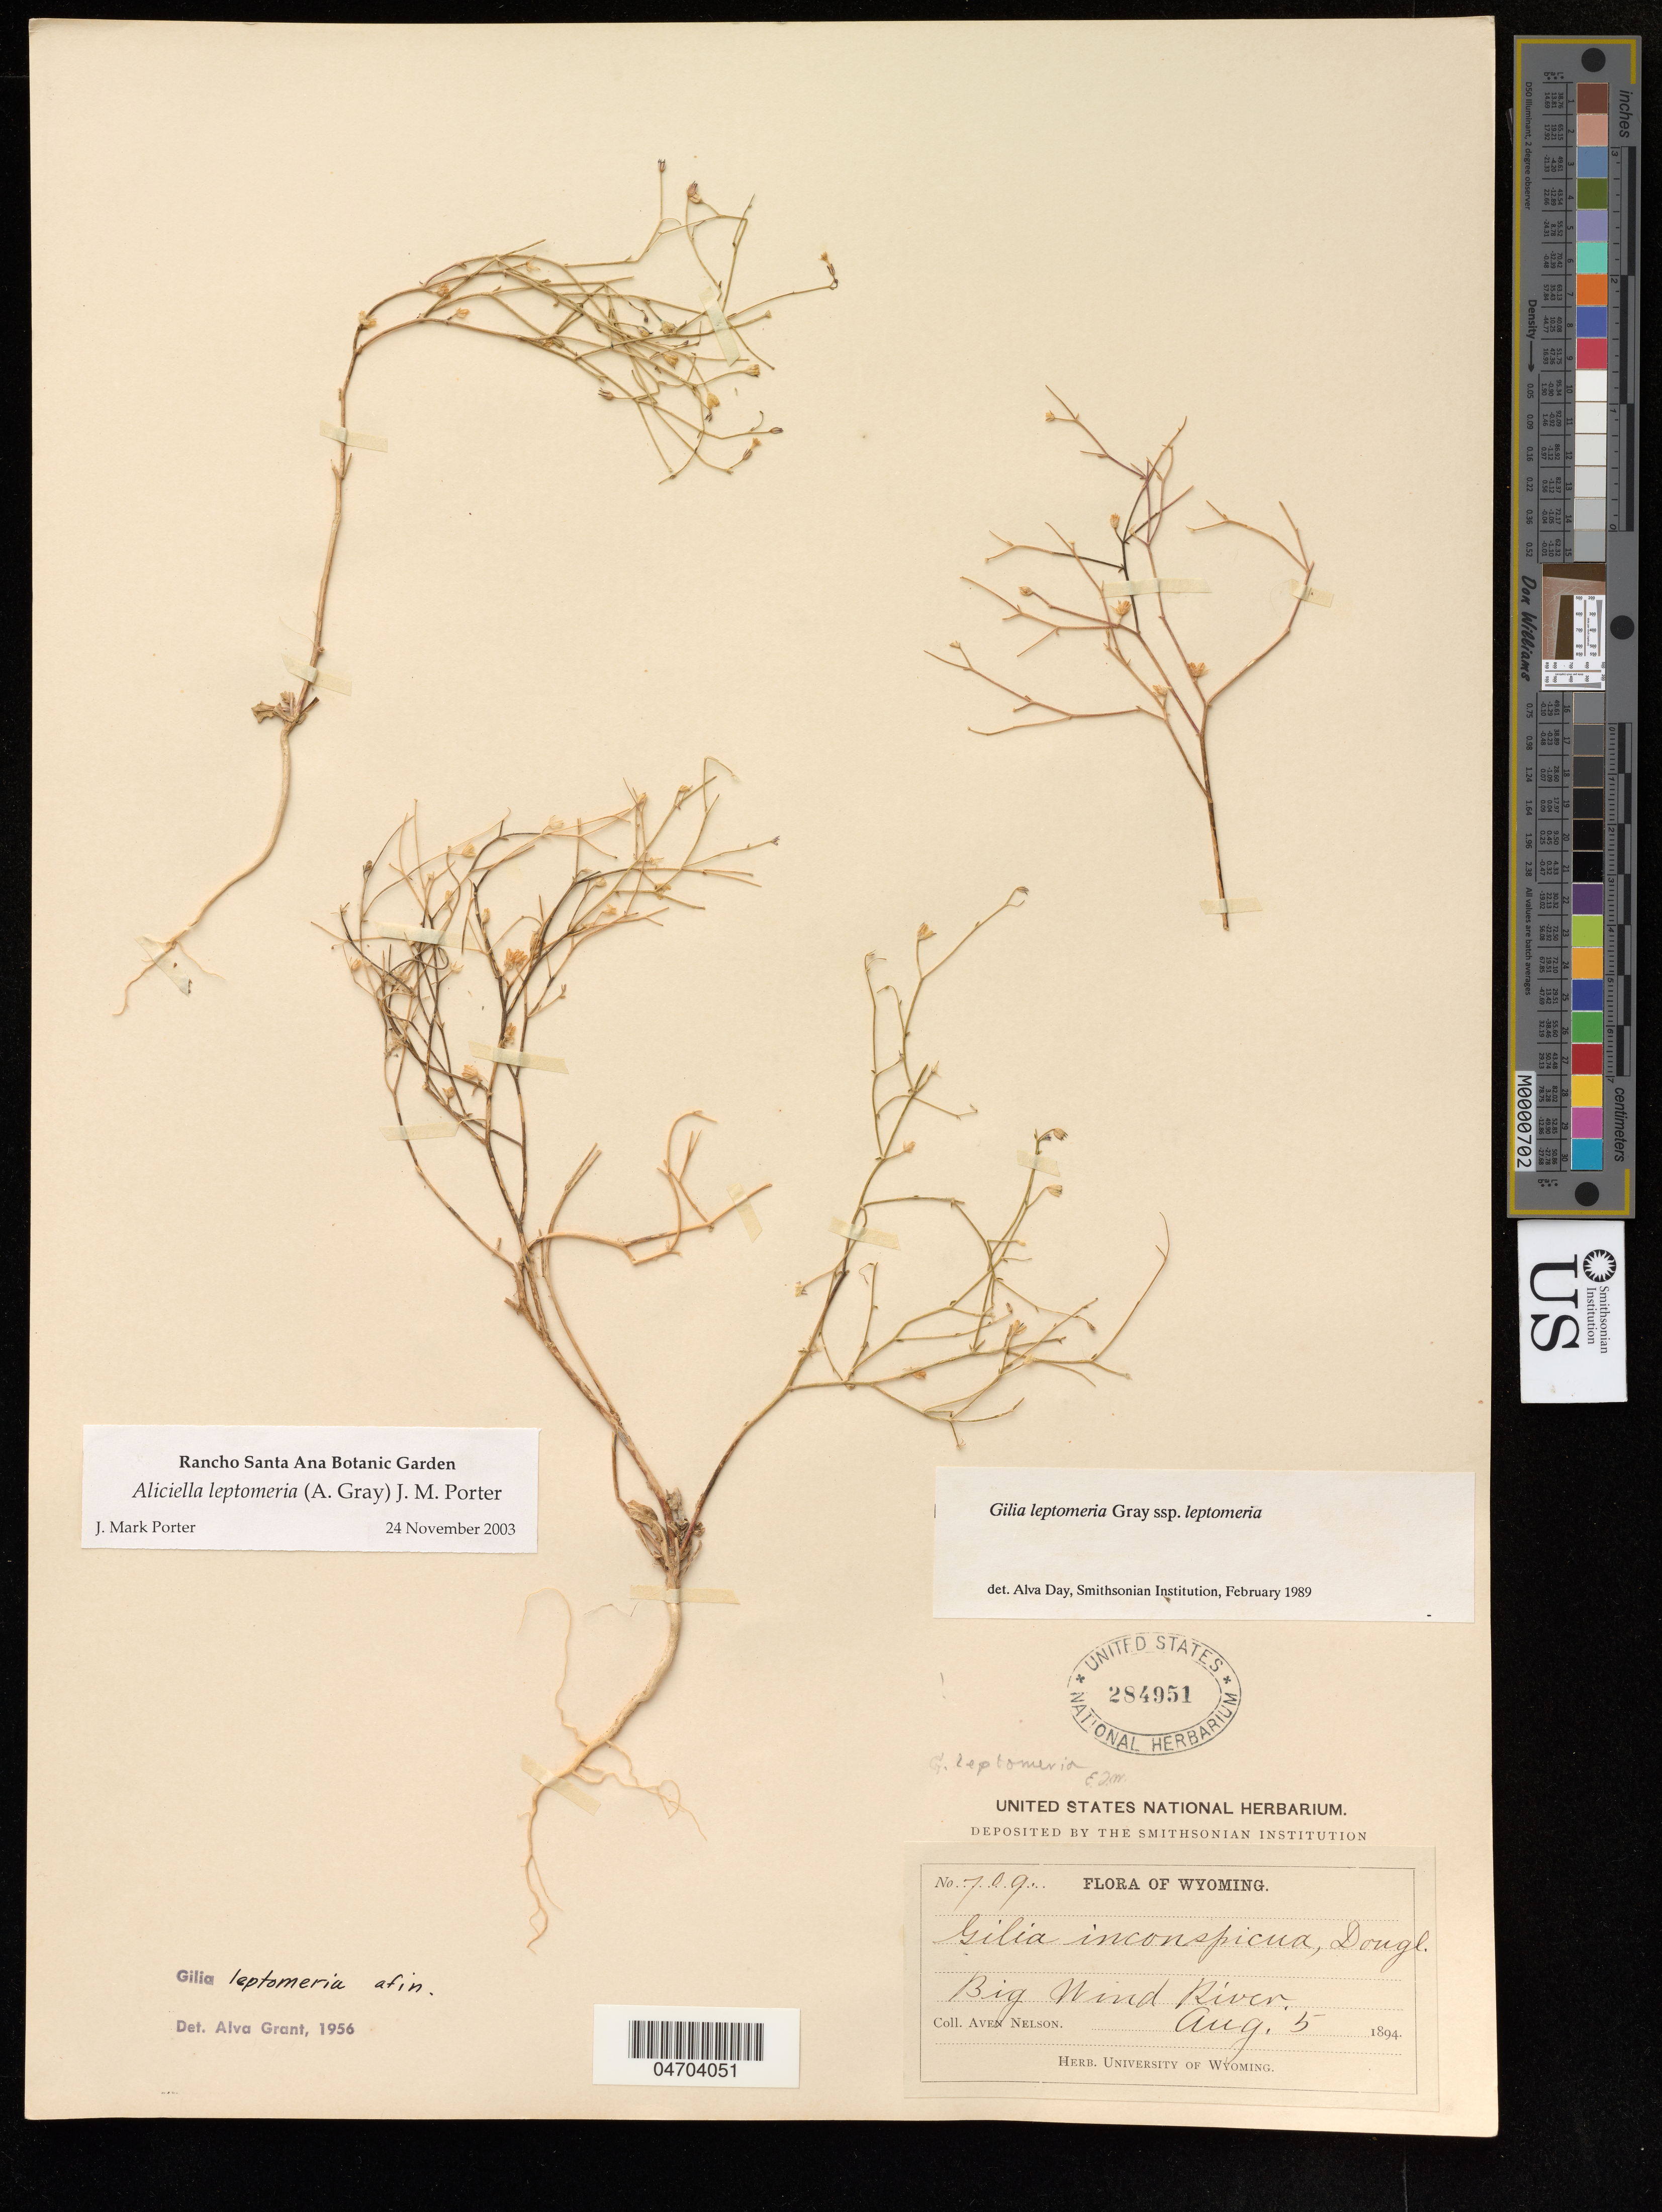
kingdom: Plantae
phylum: Tracheophyta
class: Magnoliopsida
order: Ericales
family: Polemoniaceae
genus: Aliciella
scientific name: Aliciella leptomeria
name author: (A. Gray) J.M. Porter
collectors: A. Nelson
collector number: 709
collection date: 1894-08-05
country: United States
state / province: Wyoming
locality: Big Wind River.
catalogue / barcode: US 284951